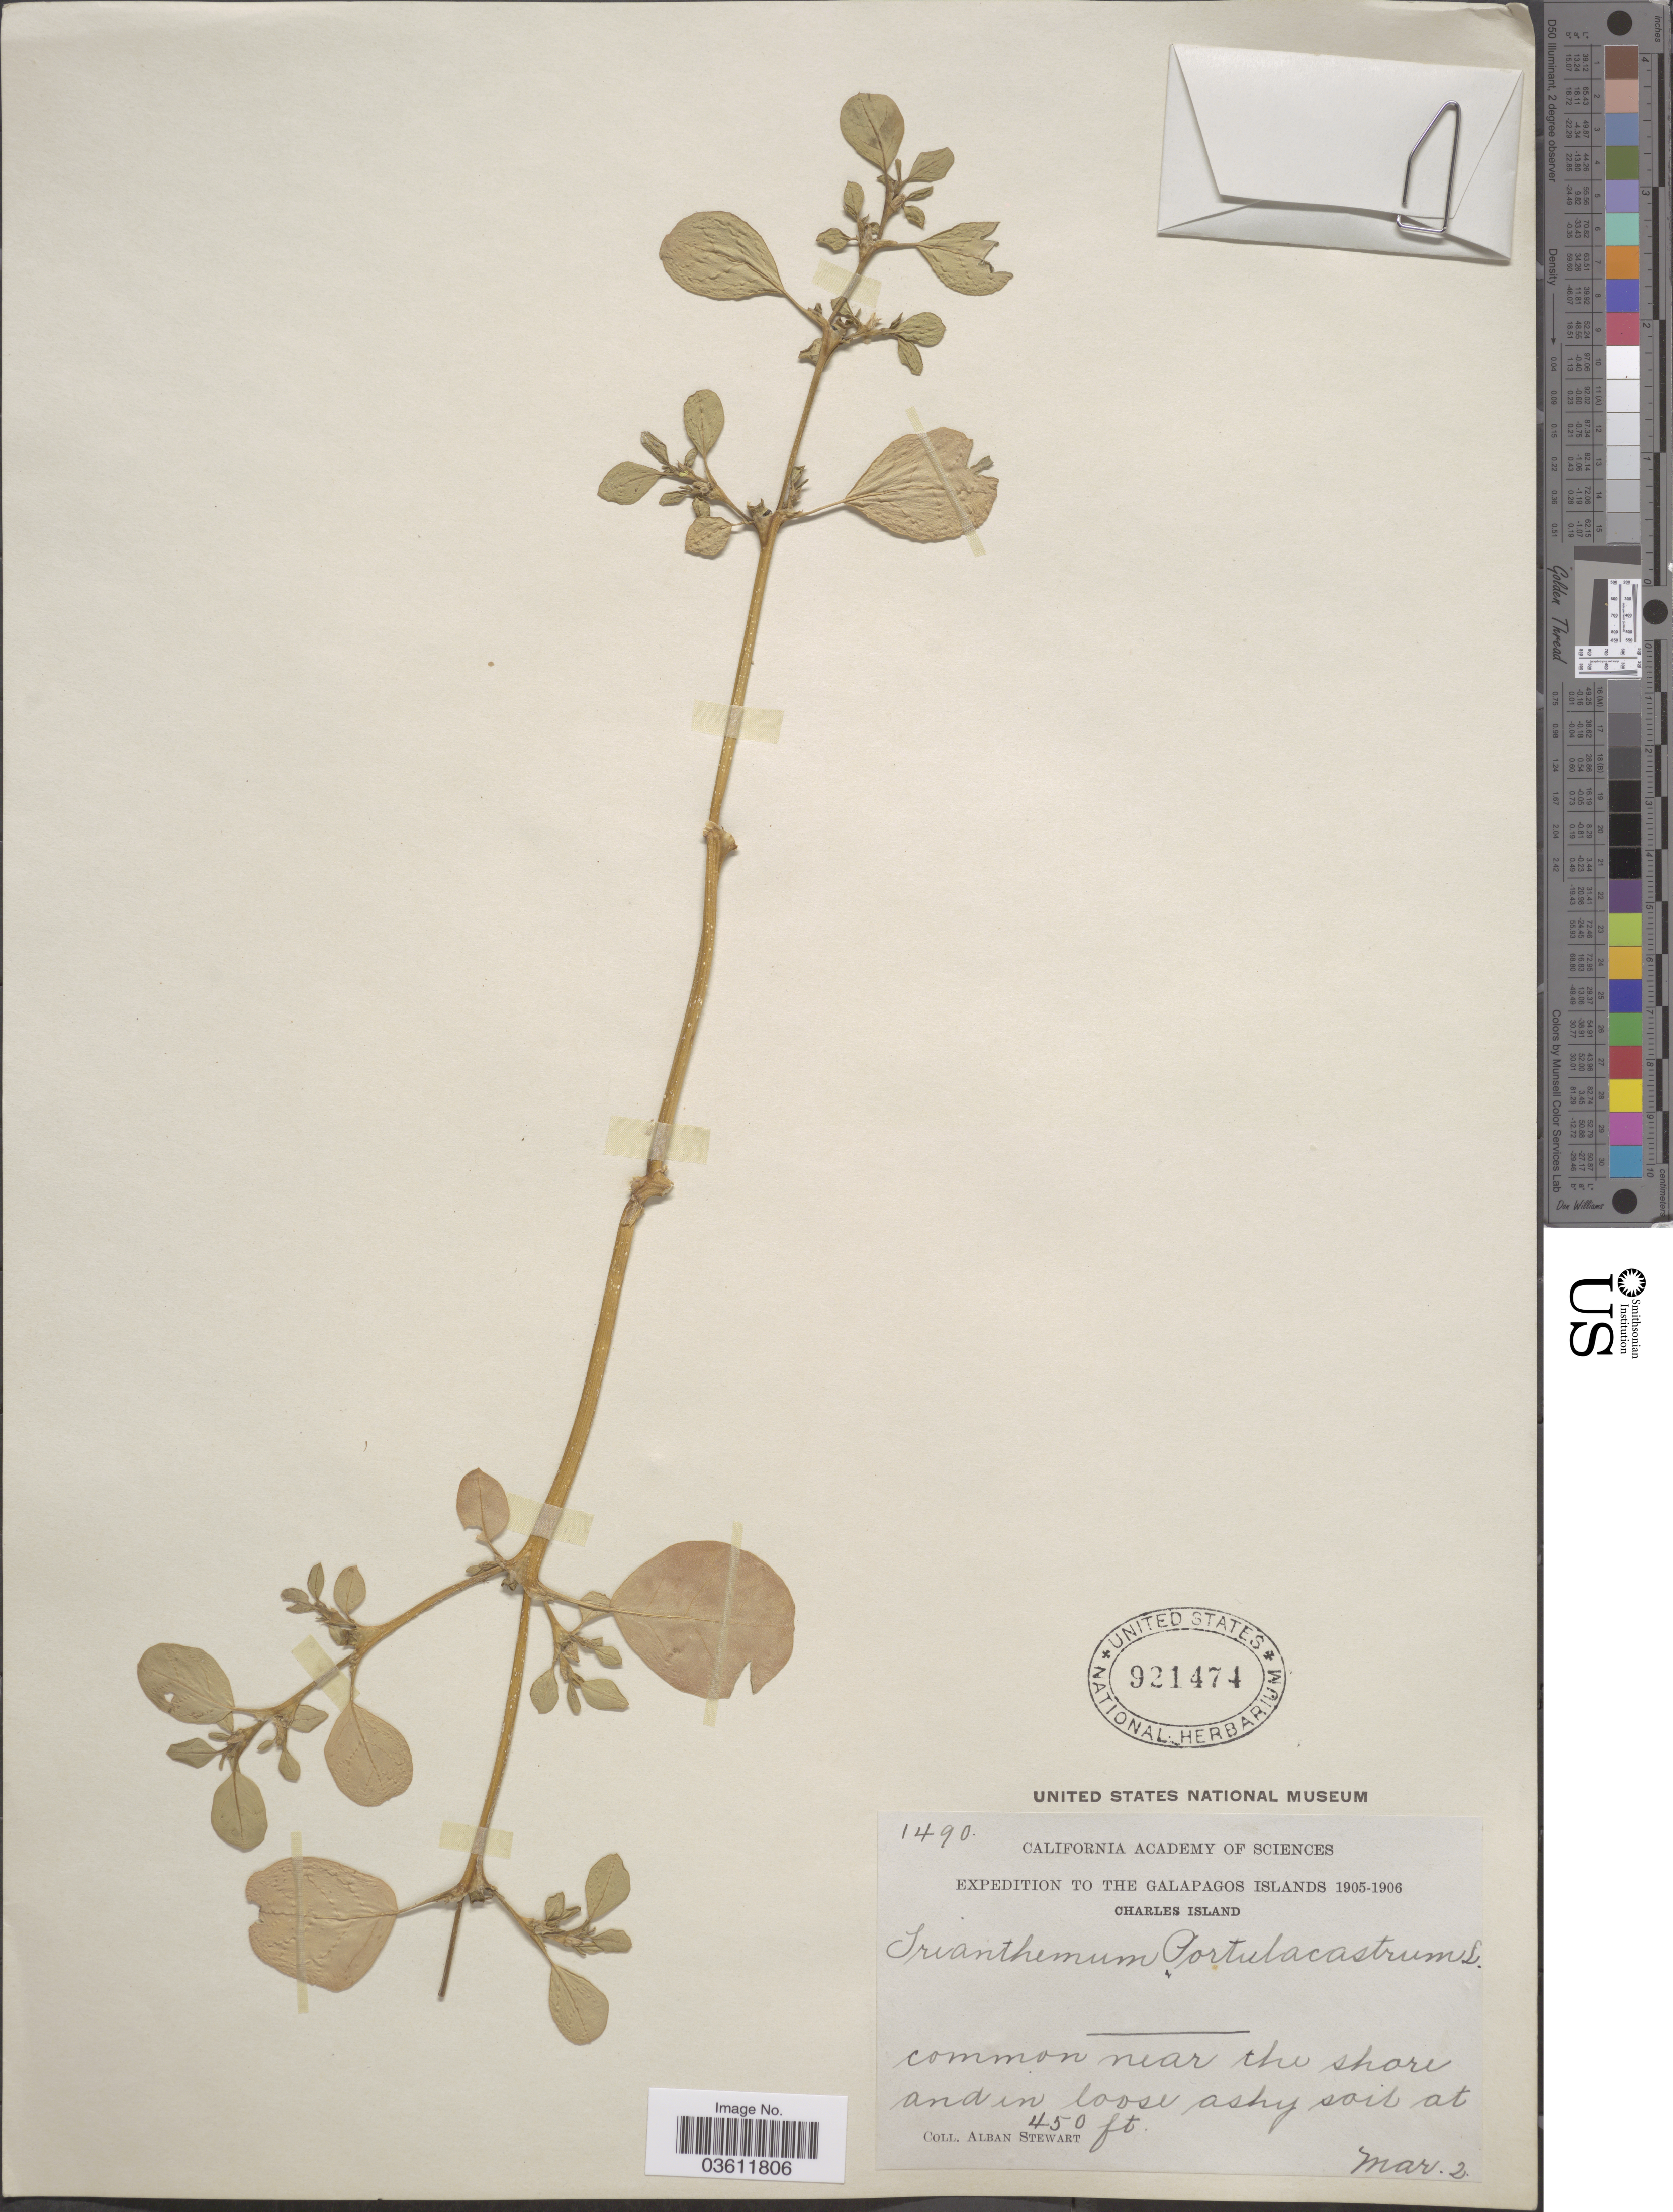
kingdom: Plantae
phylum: Tracheophyta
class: Magnoliopsida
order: Caryophyllales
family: Aizoaceae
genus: Trianthema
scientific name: Trianthema portulacastrum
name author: L.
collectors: A. Stewart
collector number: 1490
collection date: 1905-03-02/1906-03-02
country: Ecuador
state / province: Colón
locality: The Galapagos Islands. Charles Island.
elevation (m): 137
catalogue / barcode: US 921474